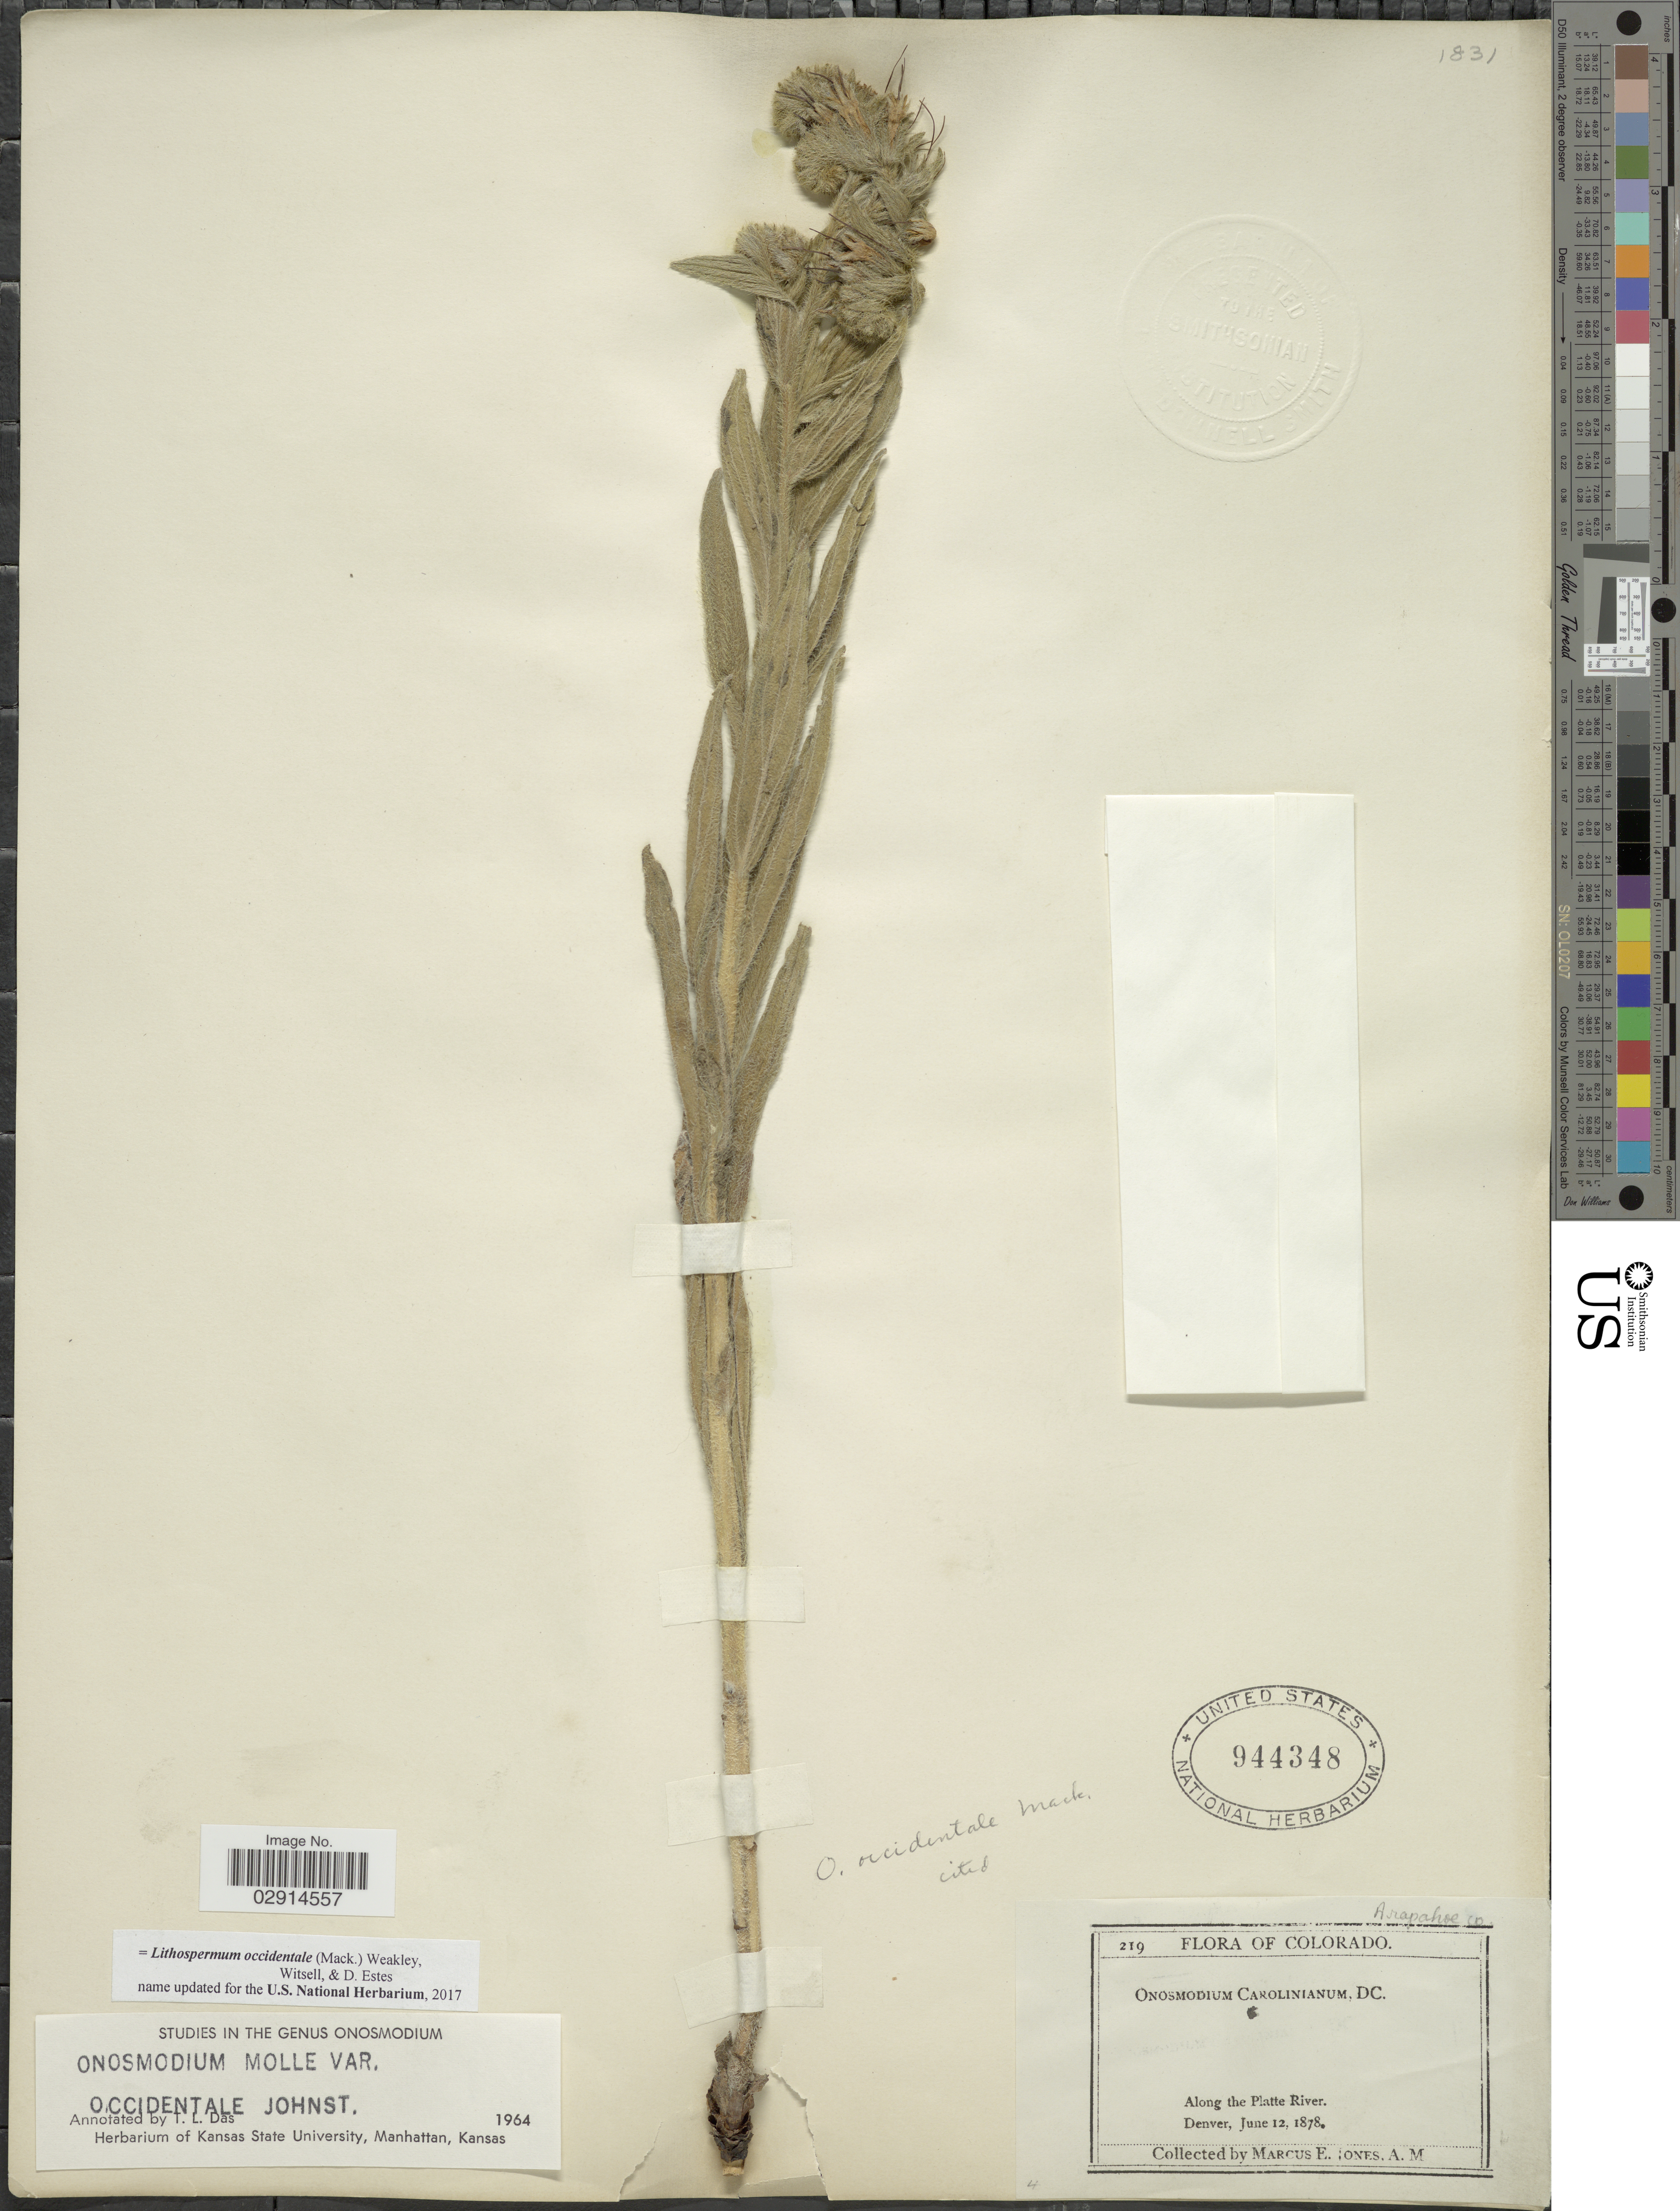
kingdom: Plantae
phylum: Tracheophyta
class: Magnoliopsida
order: Boraginales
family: Boraginaceae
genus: Lithospermum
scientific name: Lithospermum occidentale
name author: (Mack.) Weakley et al.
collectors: M. E. Jones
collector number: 219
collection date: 1878-06-12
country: United States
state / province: Colorado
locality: Along the Platte River. Denver. Arapahoe co.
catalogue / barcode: US 944348